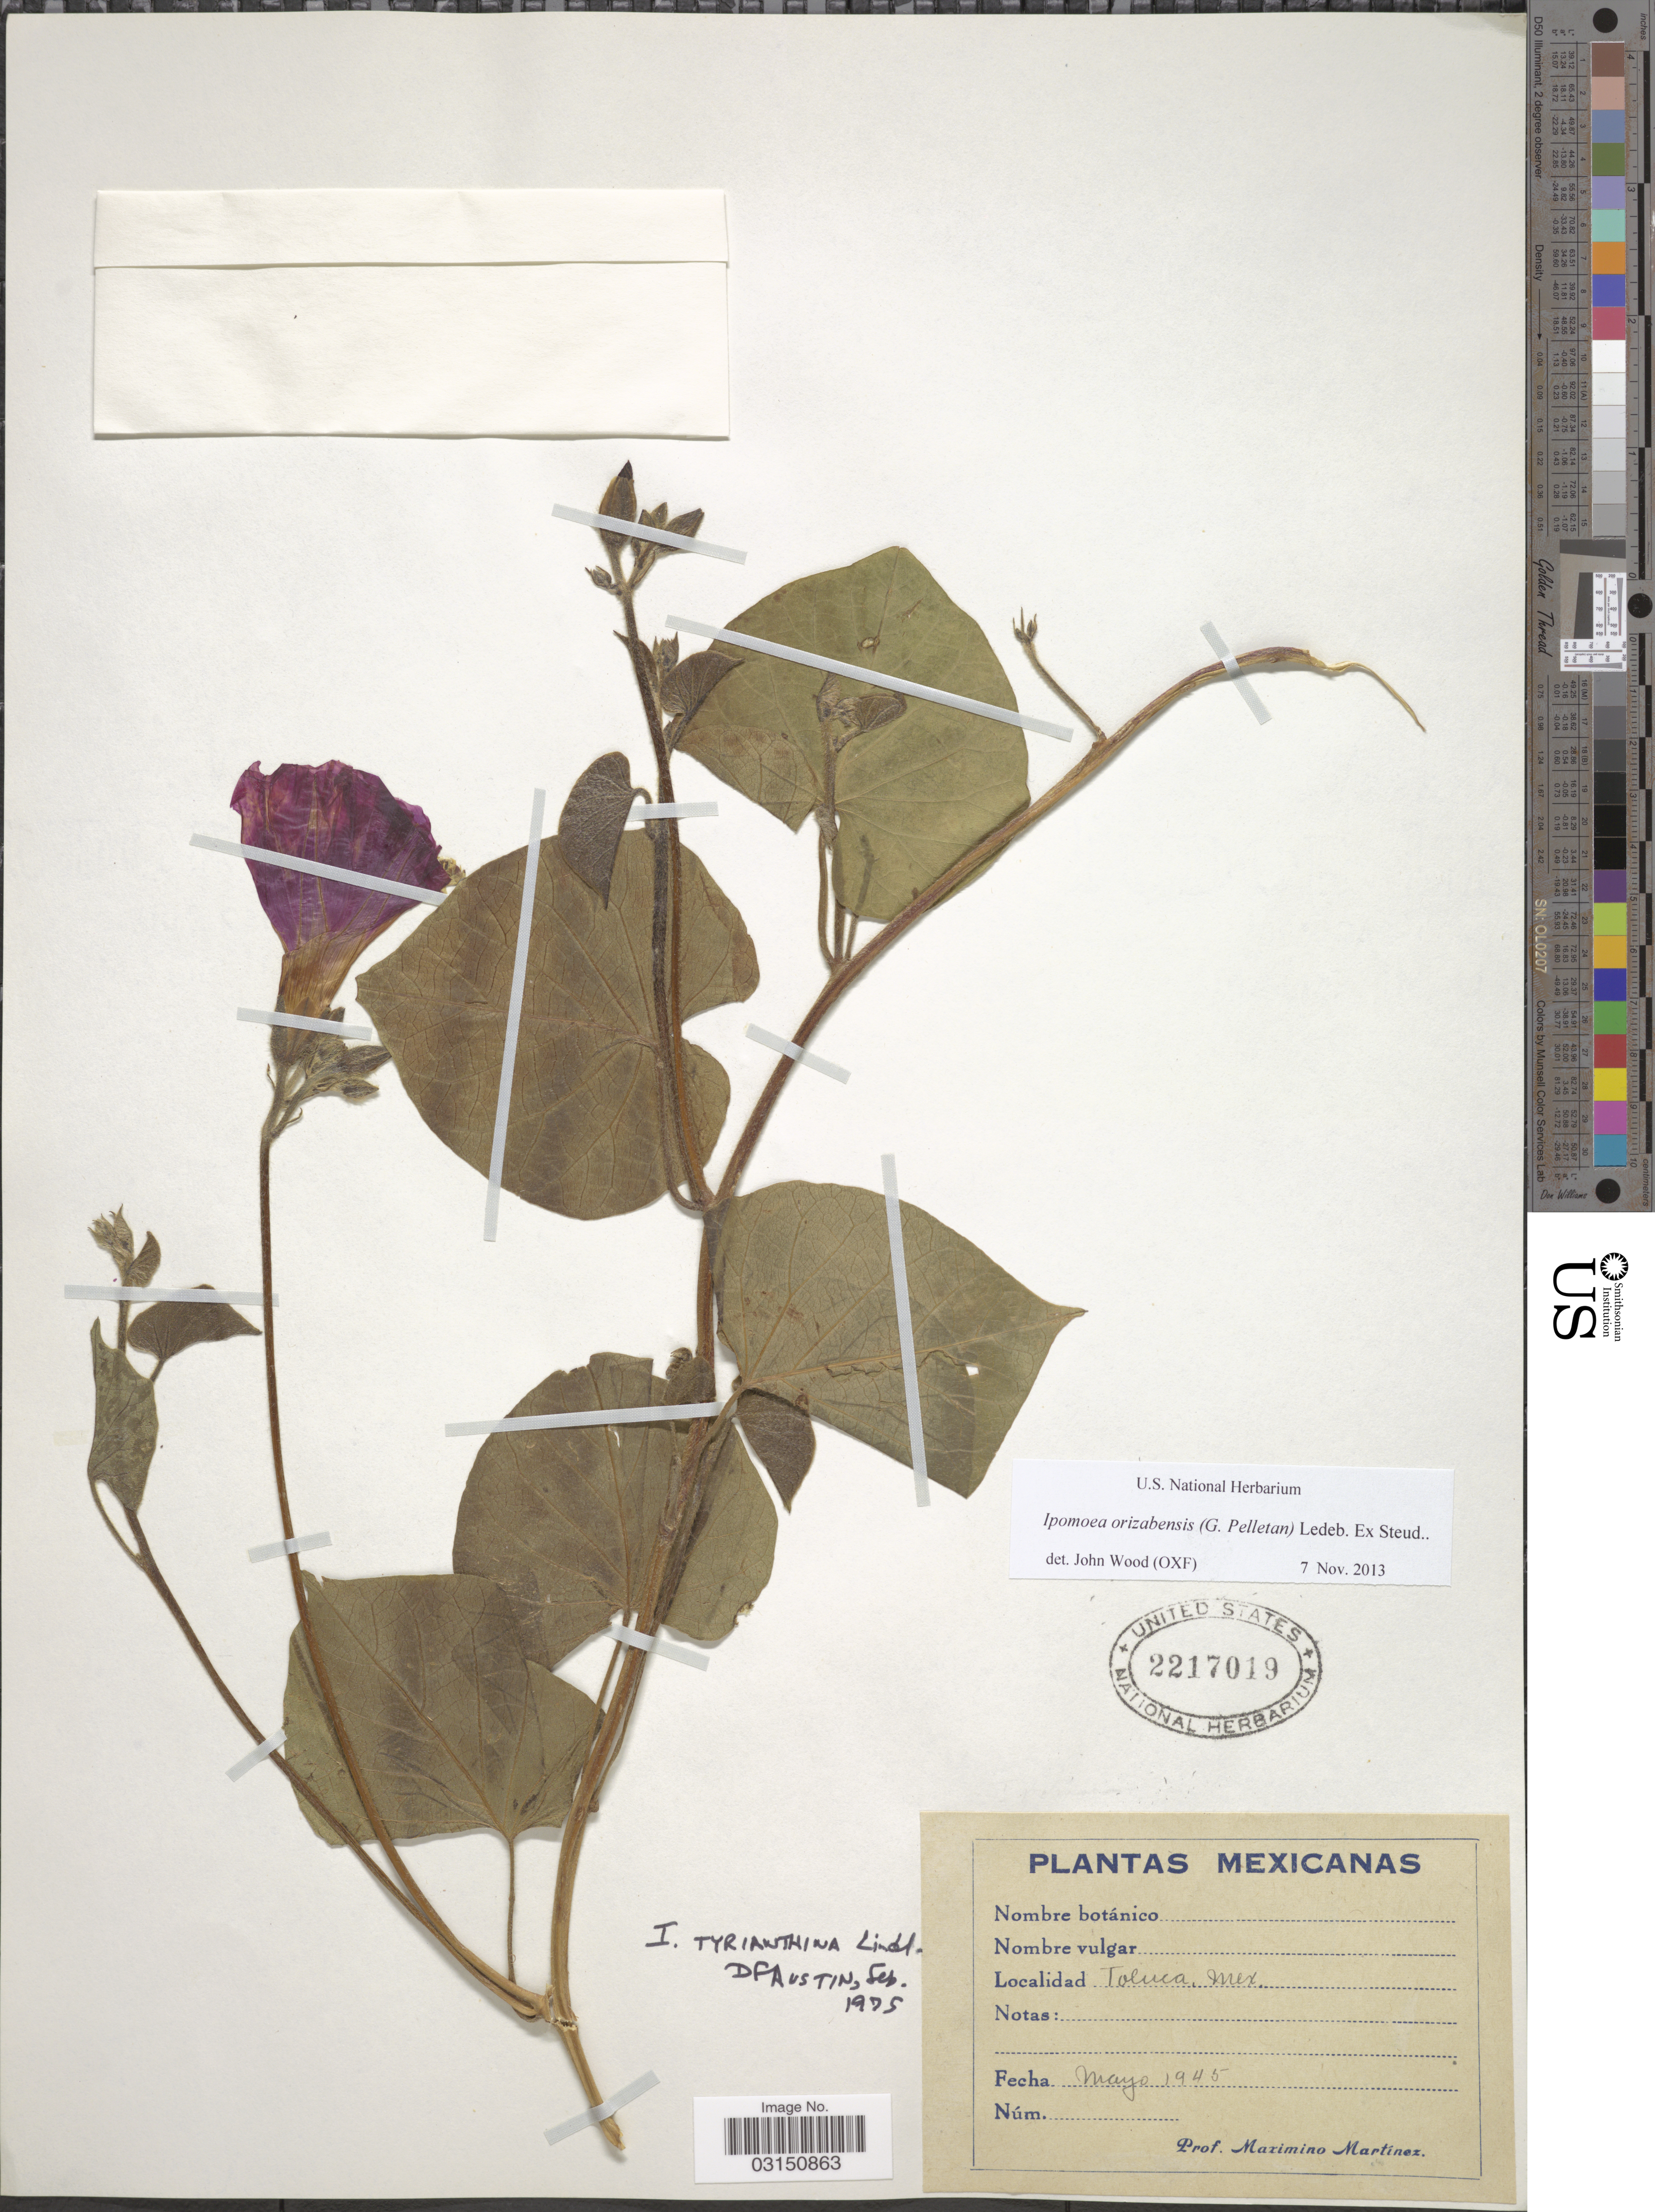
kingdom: Plantae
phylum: Tracheophyta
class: Magnoliopsida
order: Solanales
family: Convolvulaceae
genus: Ipomoea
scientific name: Ipomoea orizabensis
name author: (G. Pelletan) Ledeb. ex Steud.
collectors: M. Martínez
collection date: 1945-05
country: Mexico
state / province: México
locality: Toluca.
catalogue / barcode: US 2217019